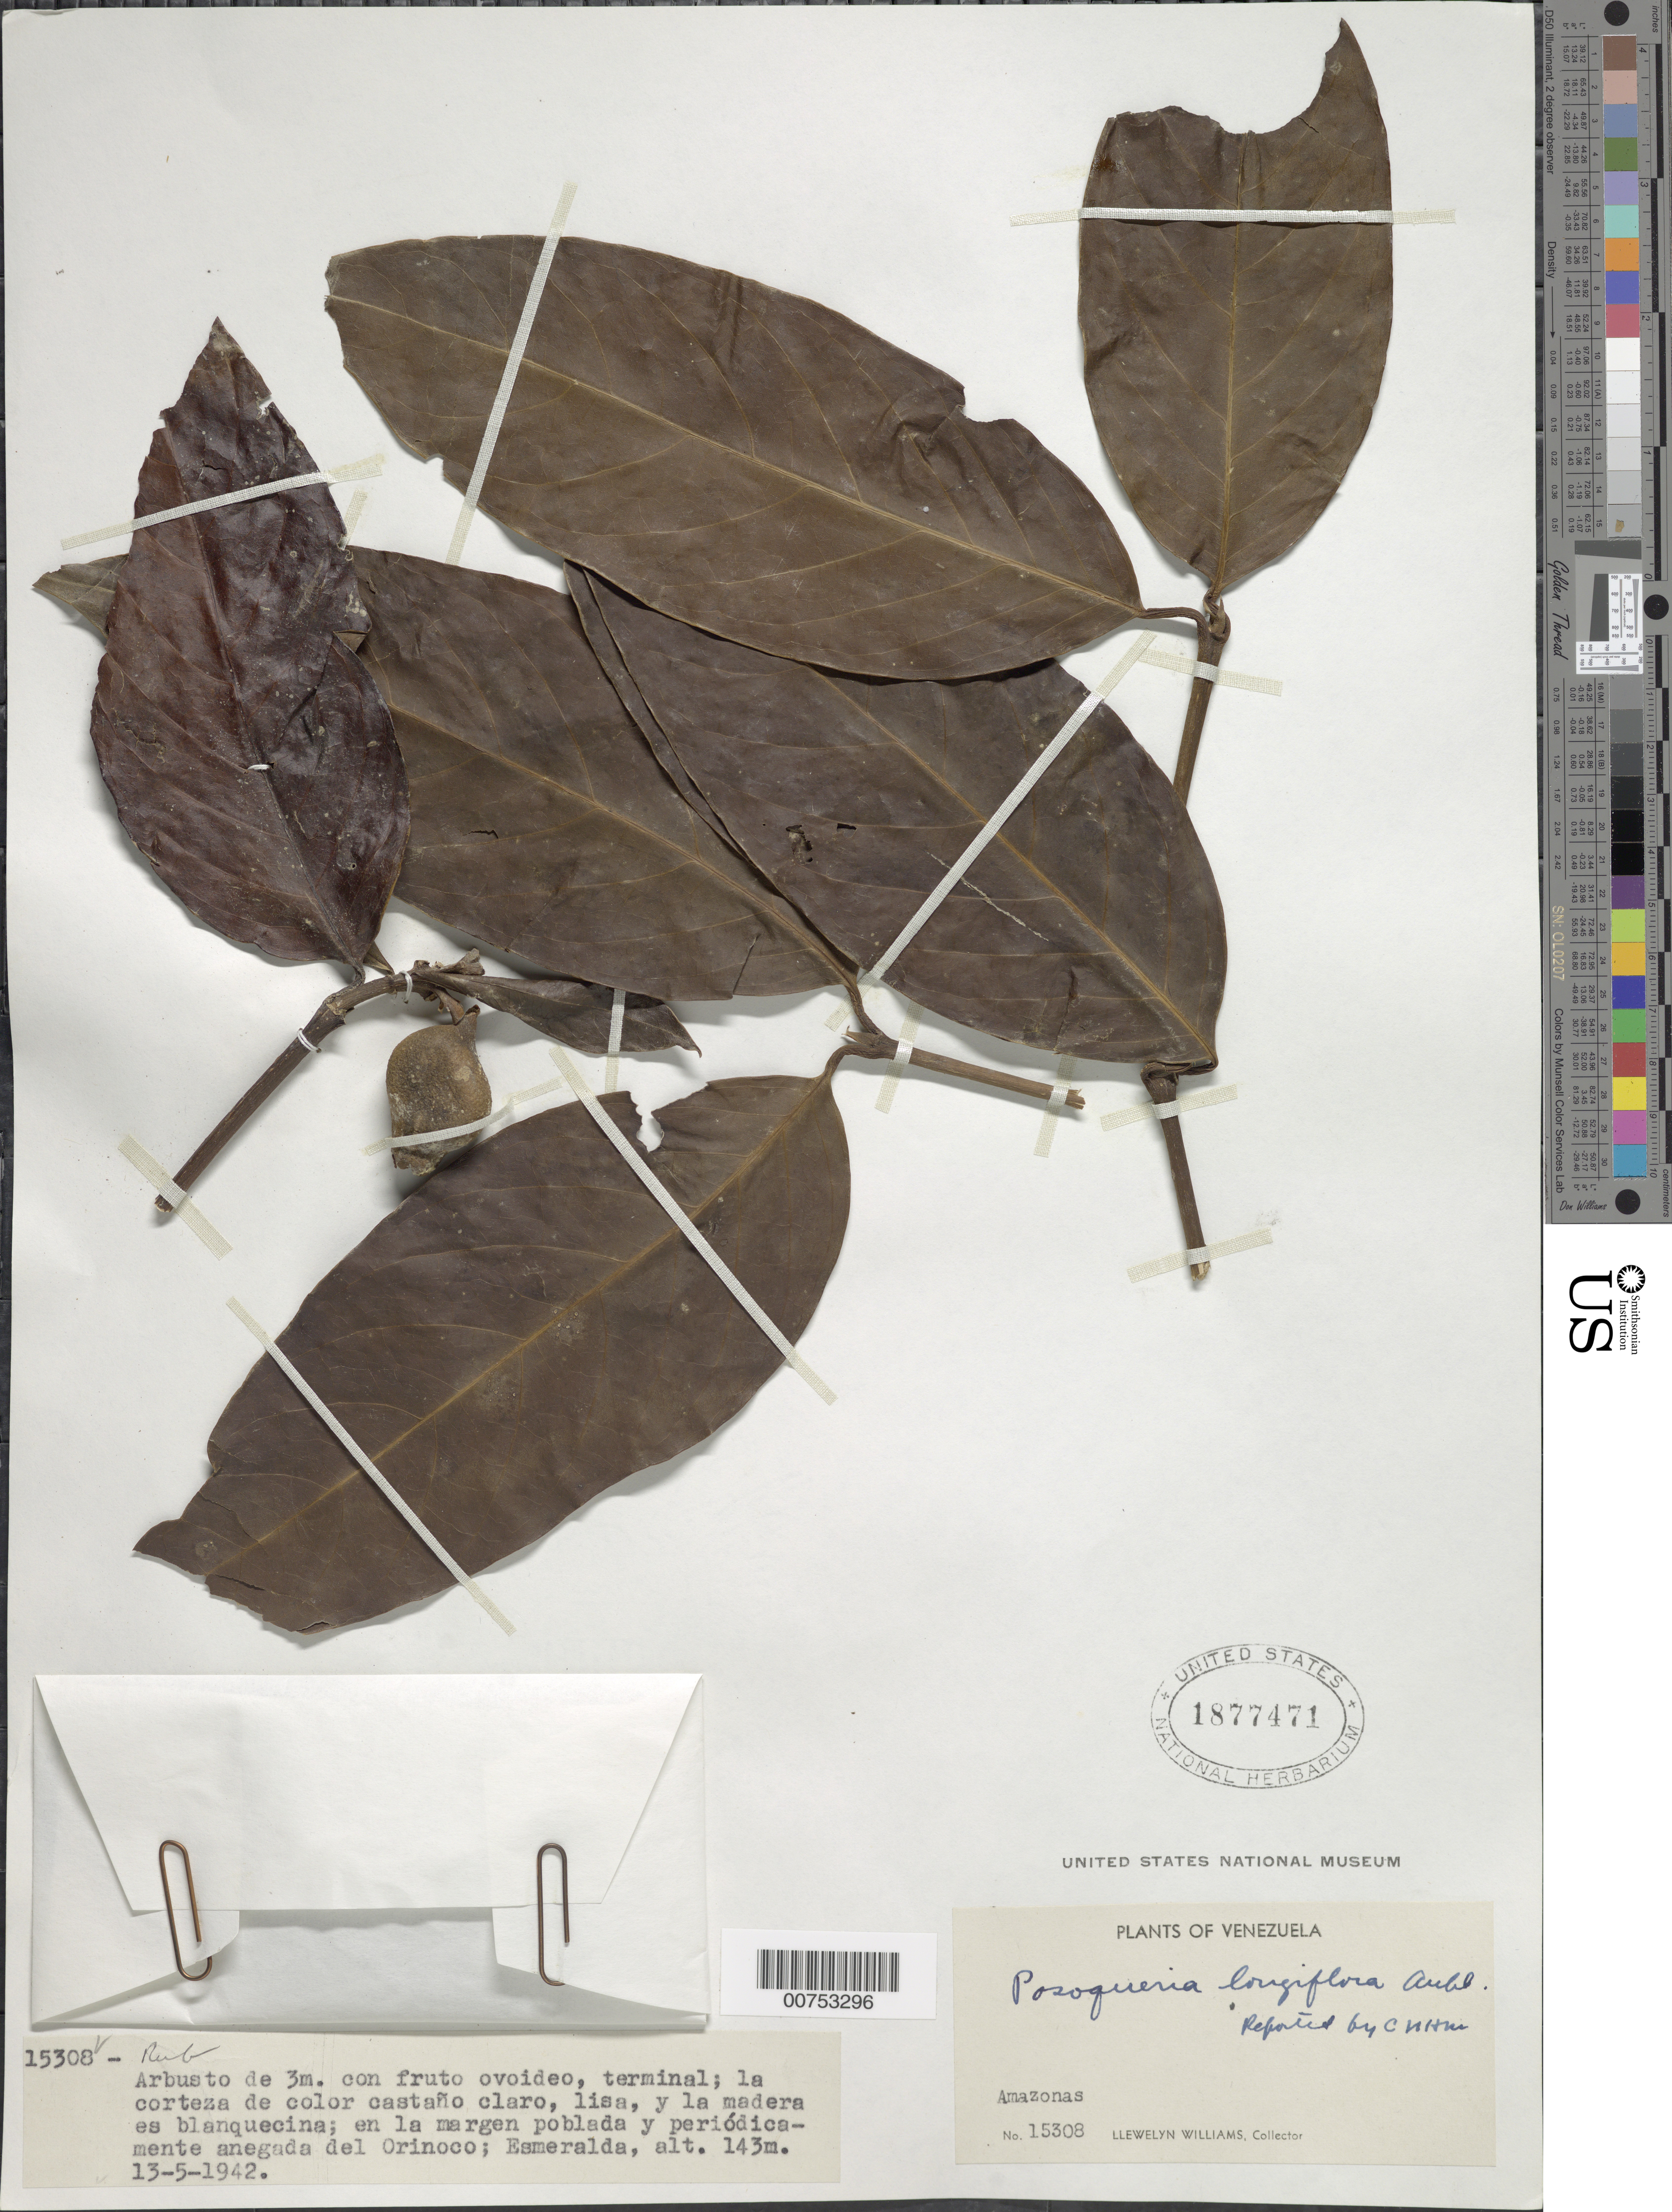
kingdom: Plantae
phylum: Tracheophyta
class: Magnoliopsida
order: Gentianales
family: Rubiaceae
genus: Posoqueria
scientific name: Posoqueria longiflora subsp. longiflora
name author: Aubl.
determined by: Macias, L.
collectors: Ll. Williams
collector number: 15308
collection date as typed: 13-May-42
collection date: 1942-05-13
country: Venezuela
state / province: Amazonas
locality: Esmeralda, Alto Orinoco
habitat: Margenes pobladas y periodicamente anegadas del rio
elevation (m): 143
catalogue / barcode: US 1877471